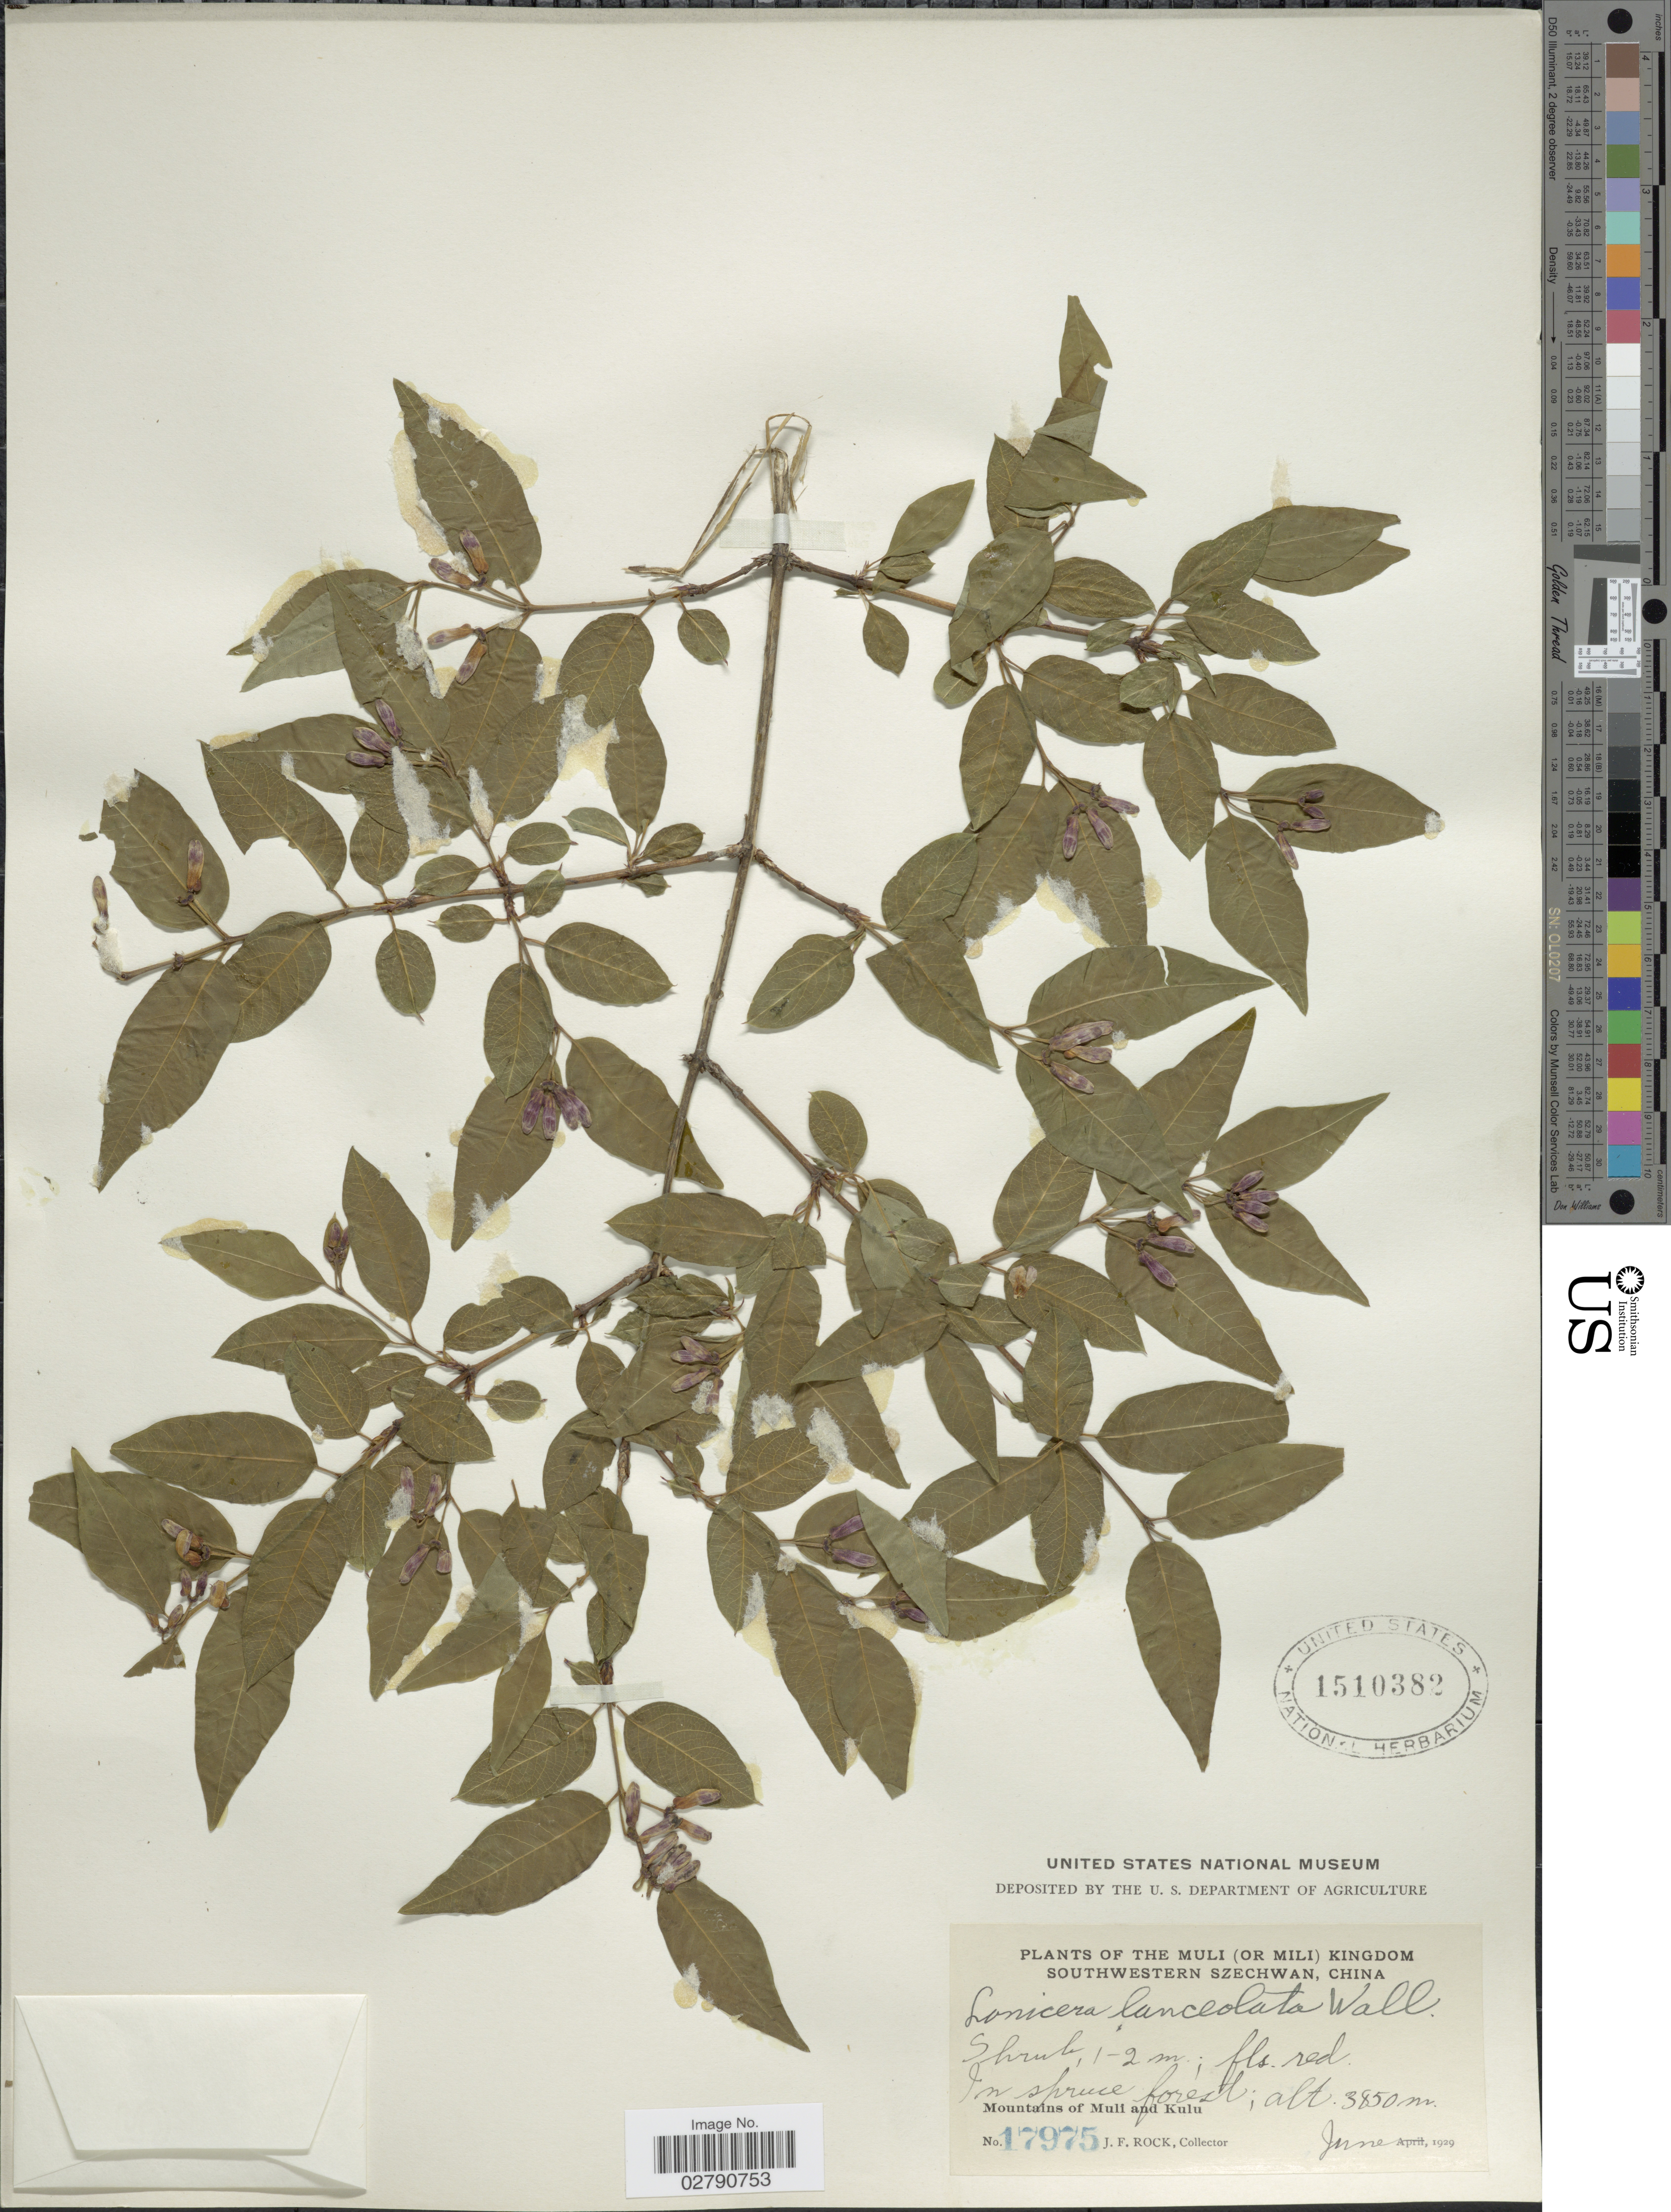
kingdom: Plantae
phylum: Tracheophyta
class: Magnoliopsida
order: Dipsacales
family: Caprifoliaceae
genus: Lonicera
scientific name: Lonicera lanceolata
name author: Wall.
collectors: J. Rock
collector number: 17975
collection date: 1929-06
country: China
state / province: Sichuan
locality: Muli (or Mili) Kingdom, Southwestern Szechwan. Mountains of Muli and Kulu.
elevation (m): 3850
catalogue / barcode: US 1510382